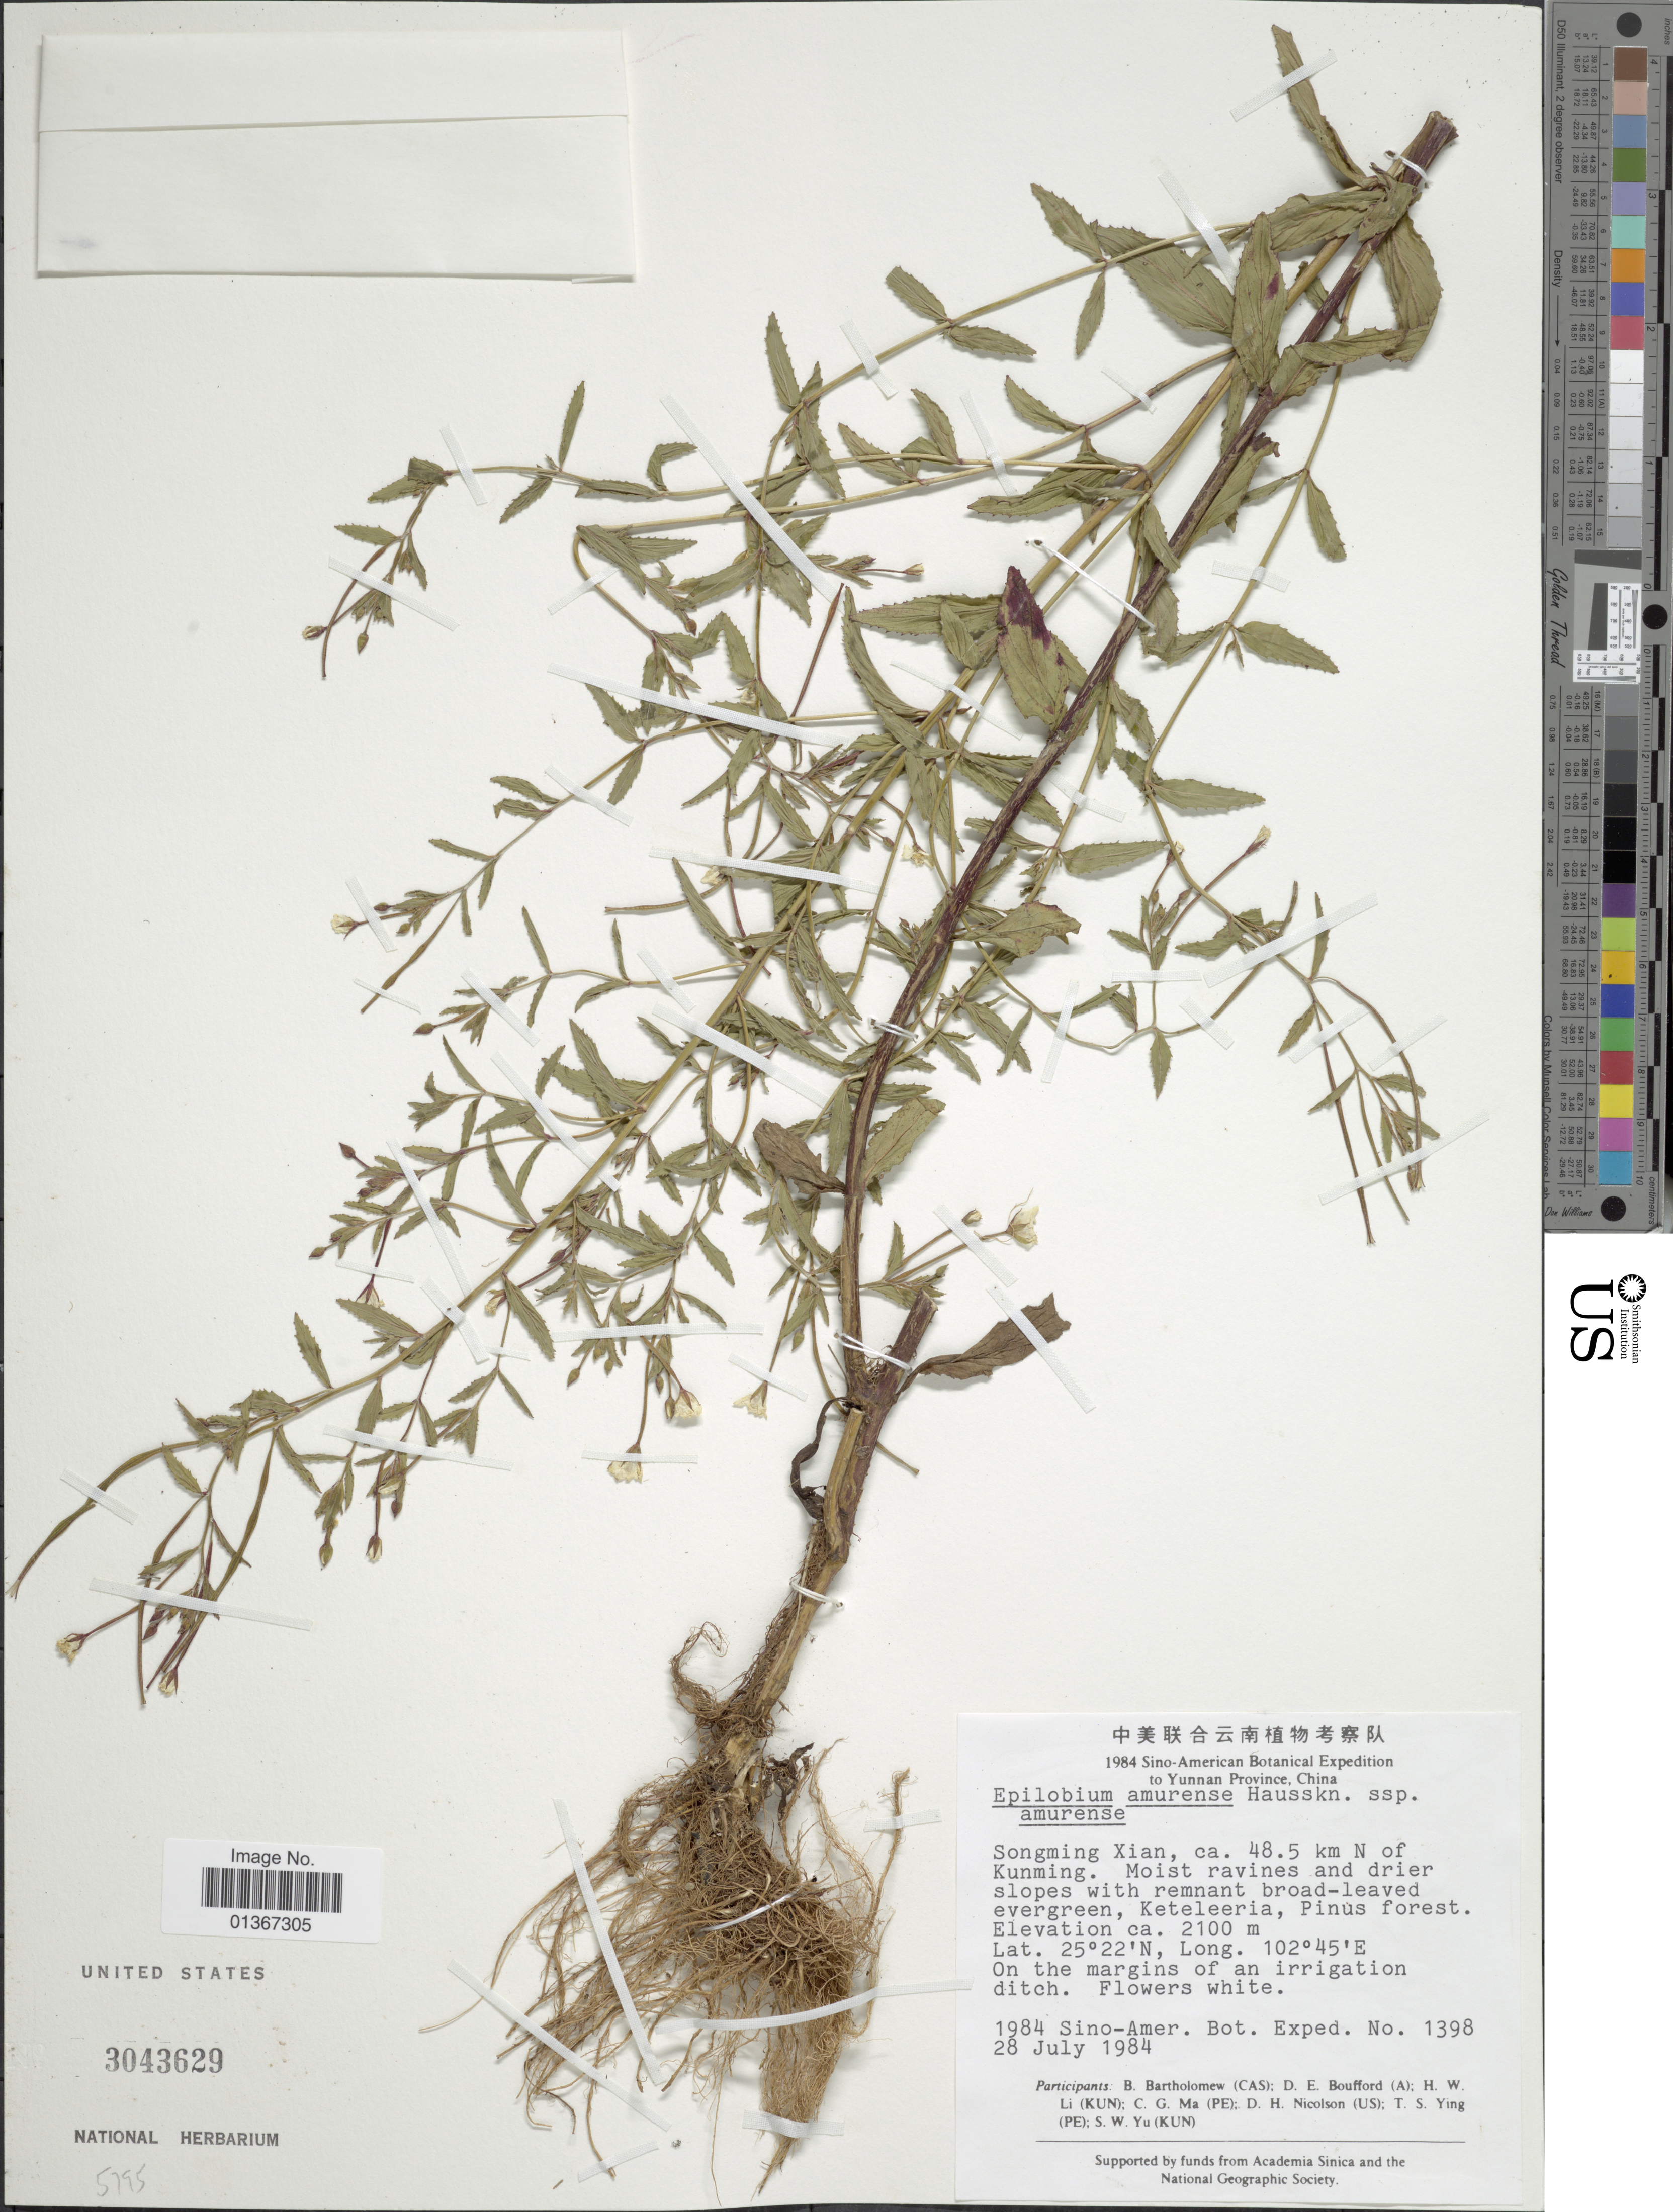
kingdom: Plantae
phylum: Tracheophyta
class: Magnoliopsida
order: Myrtales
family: Onagraceae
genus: Epilobium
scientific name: Epilobium amurense subsp. amurense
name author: Hausskn.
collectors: Sino-Amer. Bot. Exped. 1984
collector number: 1398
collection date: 1984-07-28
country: China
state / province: Yunnan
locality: Songming Xian, ca. 48.5 km N of Kunming.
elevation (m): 2100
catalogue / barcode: US 3043629